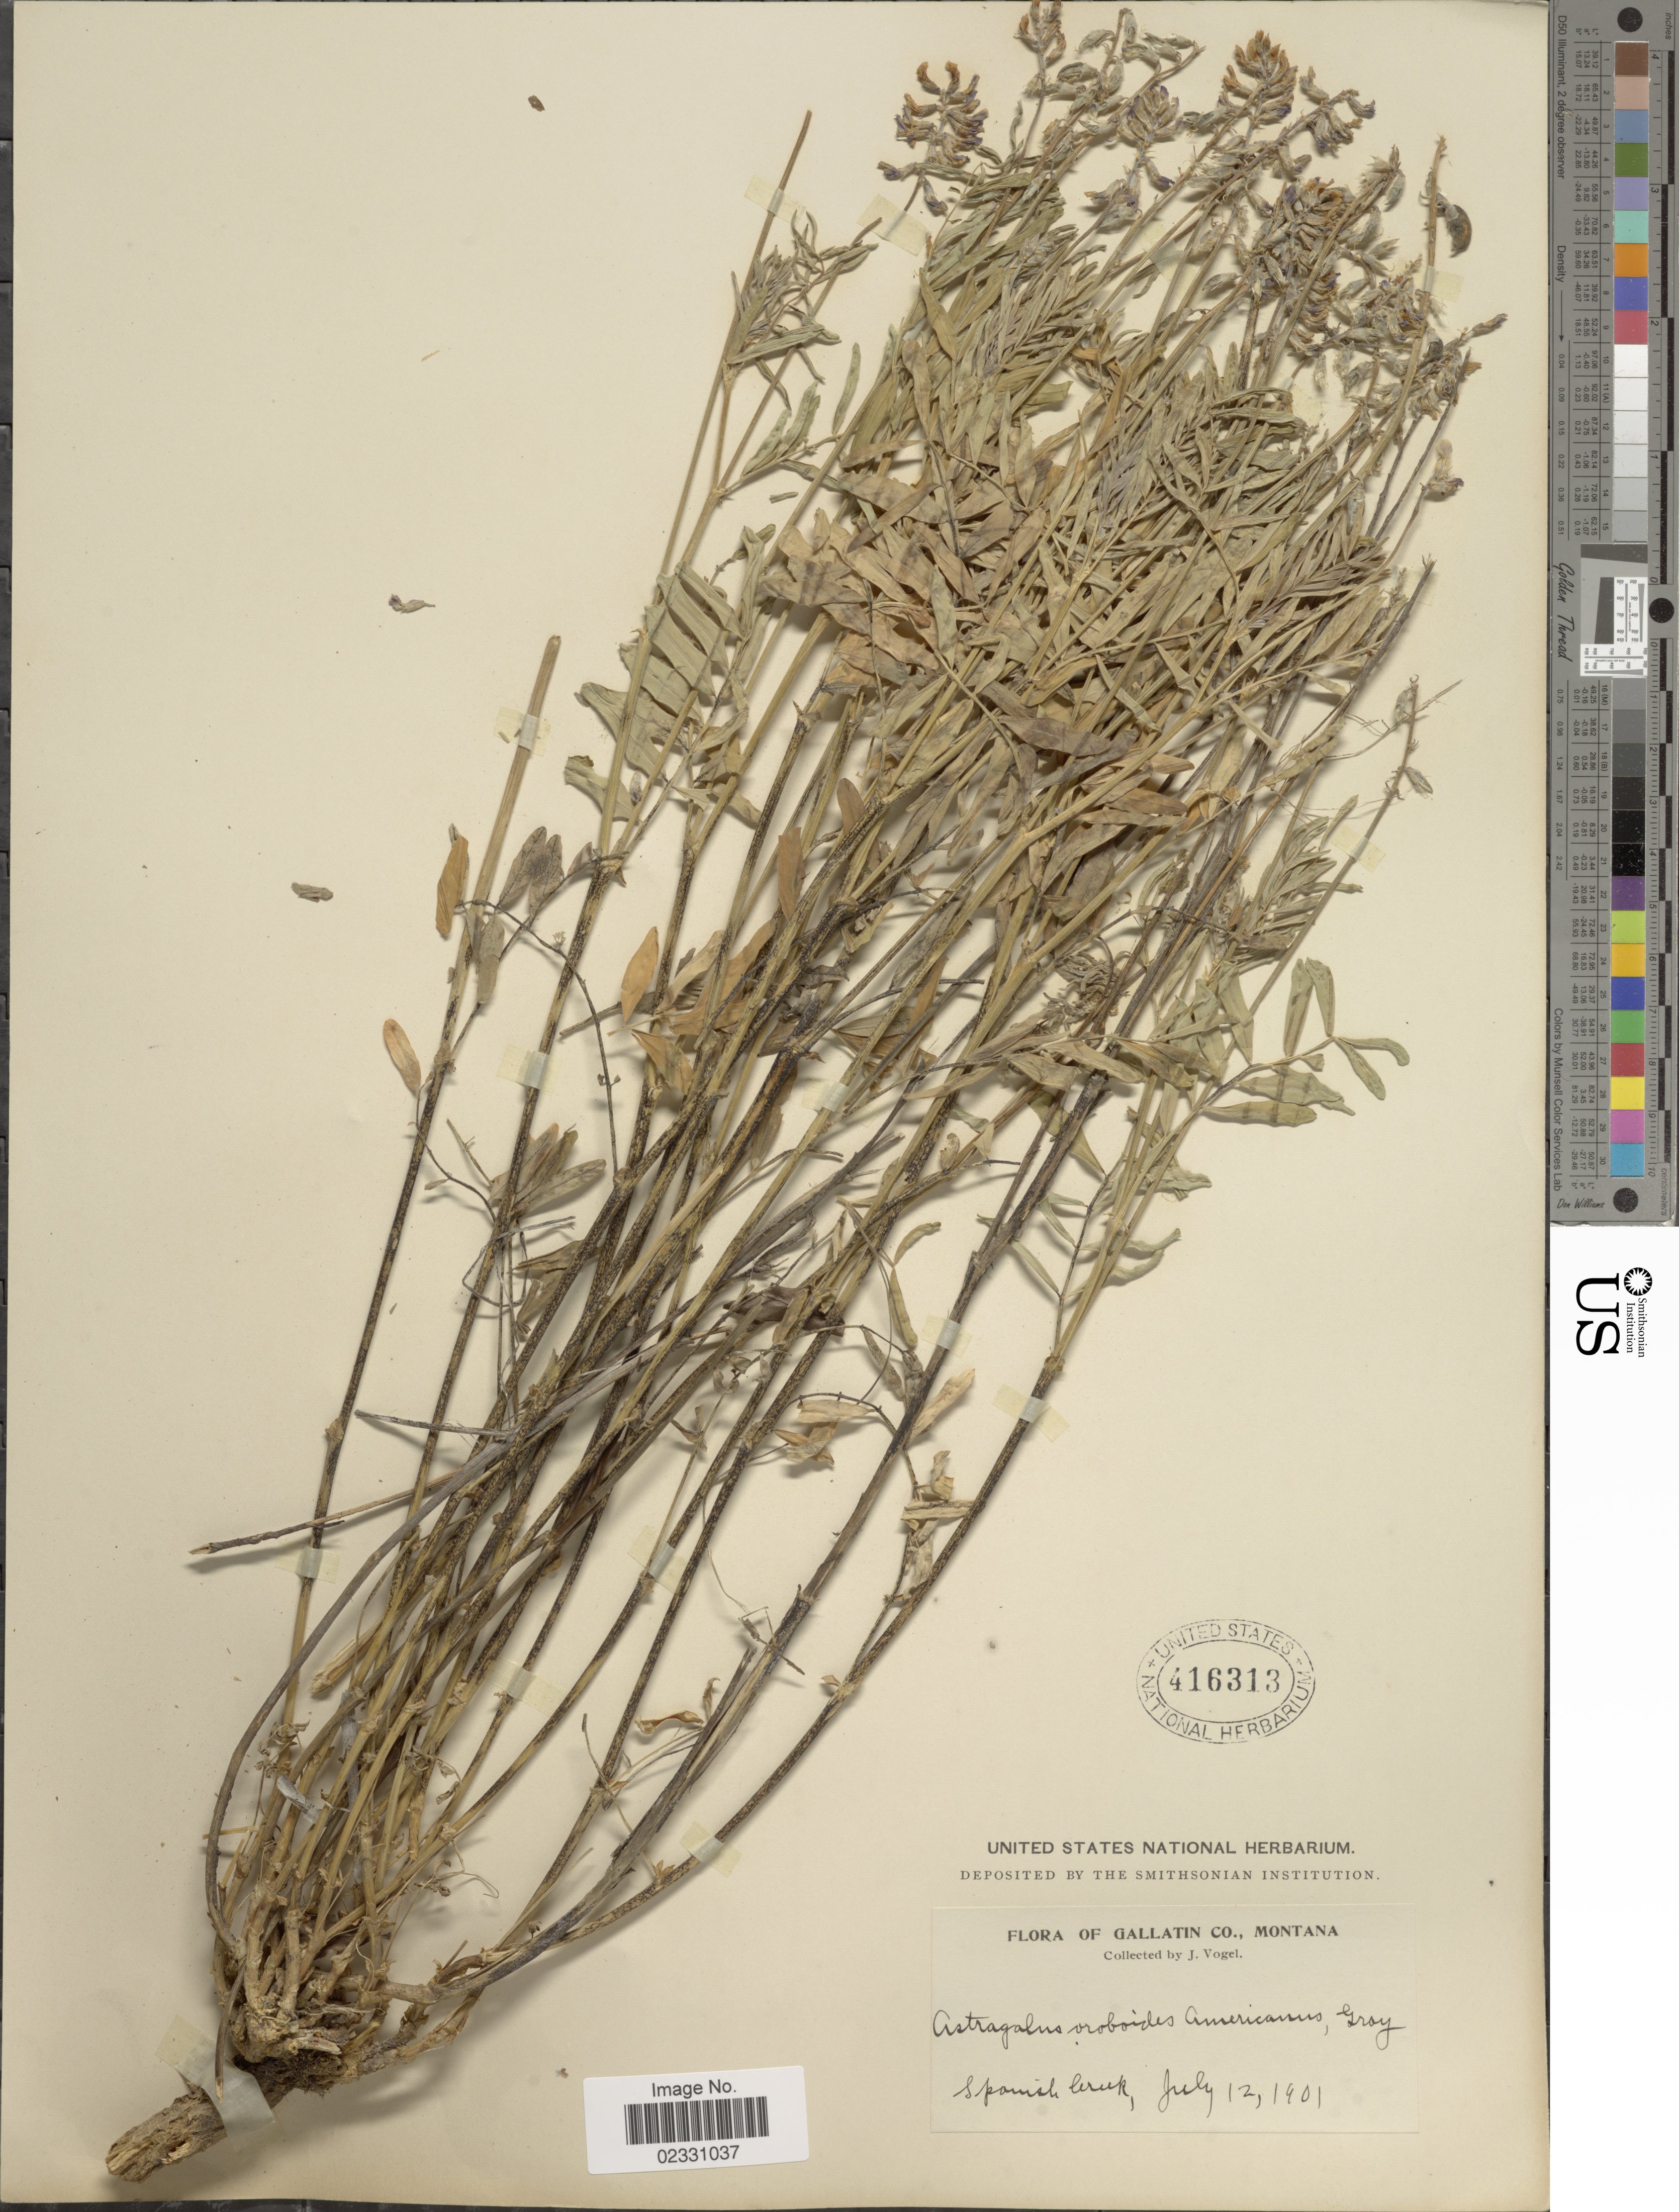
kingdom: Plantae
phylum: Tracheophyta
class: Magnoliopsida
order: Fabales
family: Fabaceae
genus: Astragalus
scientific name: Astragalus oroboides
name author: Hornem.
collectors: J. Vogel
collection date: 1901-07-12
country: United States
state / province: Montana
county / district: Gallatin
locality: Spanish Creek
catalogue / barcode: US 416313